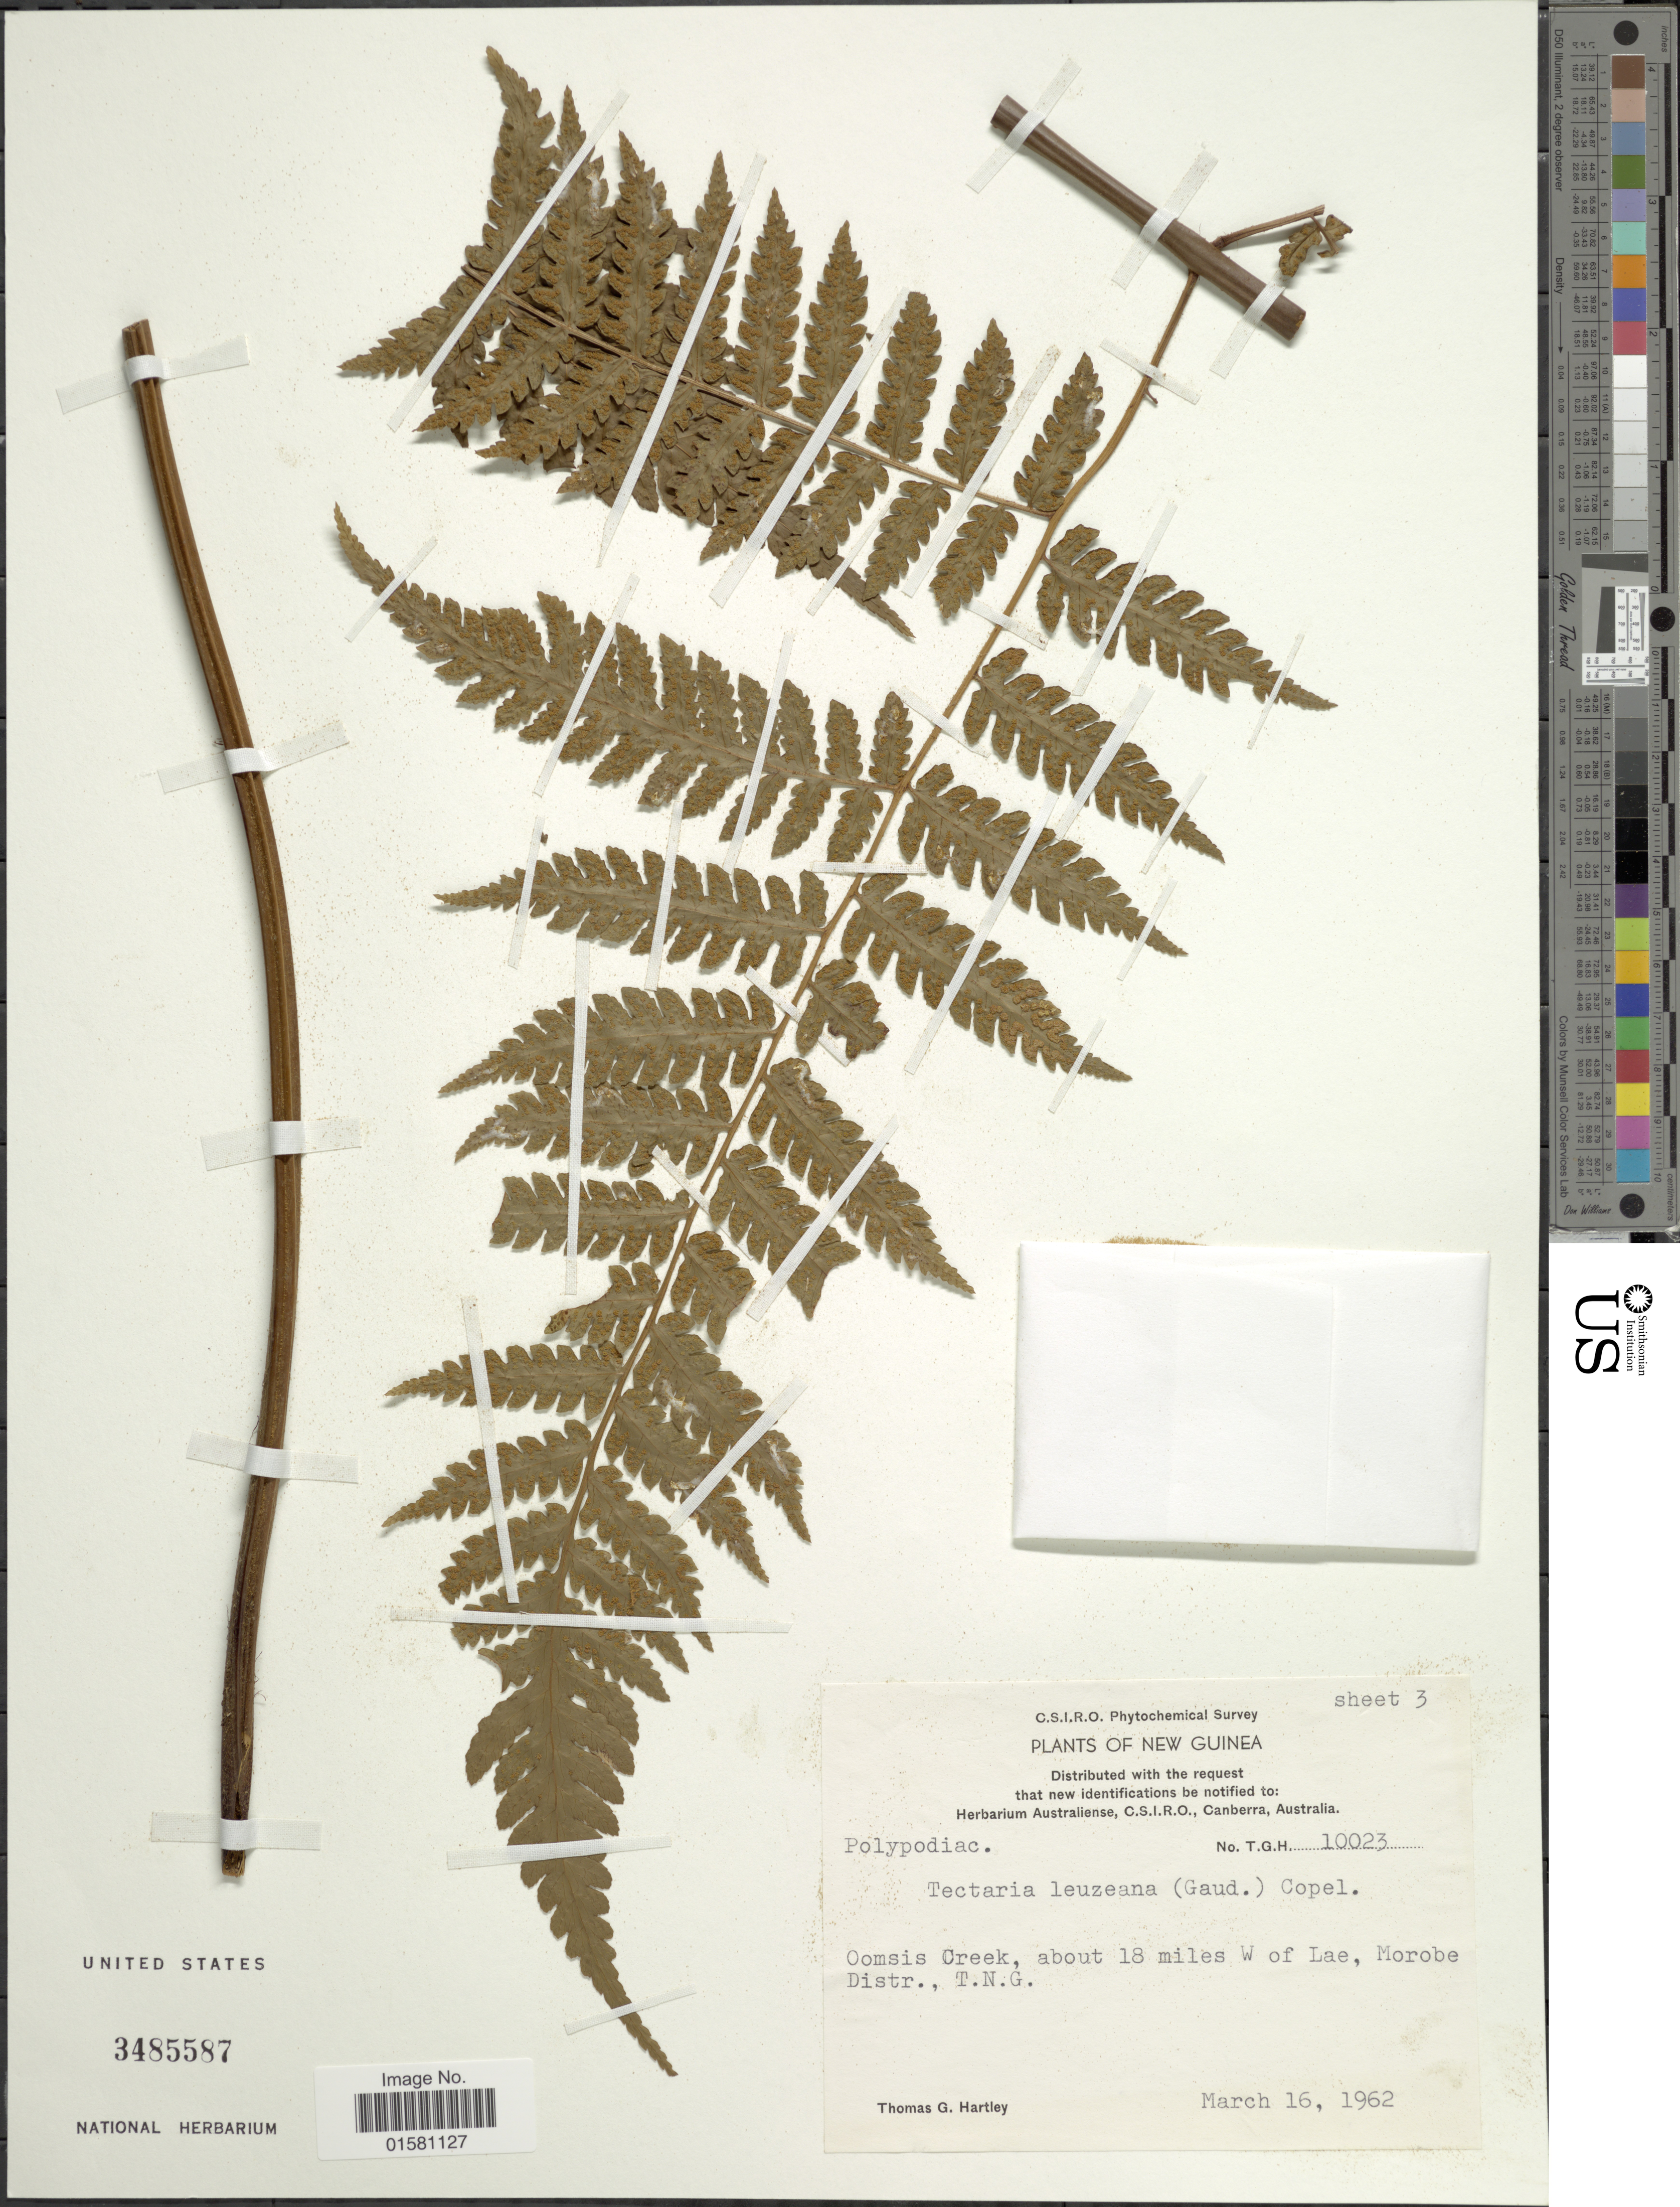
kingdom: Plantae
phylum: Tracheophyta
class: Polypodiopsida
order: Polypodiales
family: Tectariaceae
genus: Tectaria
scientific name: Tectaria leuzeana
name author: (Gaudich.) Copel.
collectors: T. G. Hartley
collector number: T.G.H. 10023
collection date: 1962-03-16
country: Papua New Guinea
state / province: Morobe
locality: Oomsis Creek, about 18 miles of W of Lae, Morobe Distr.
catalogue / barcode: US 3485587